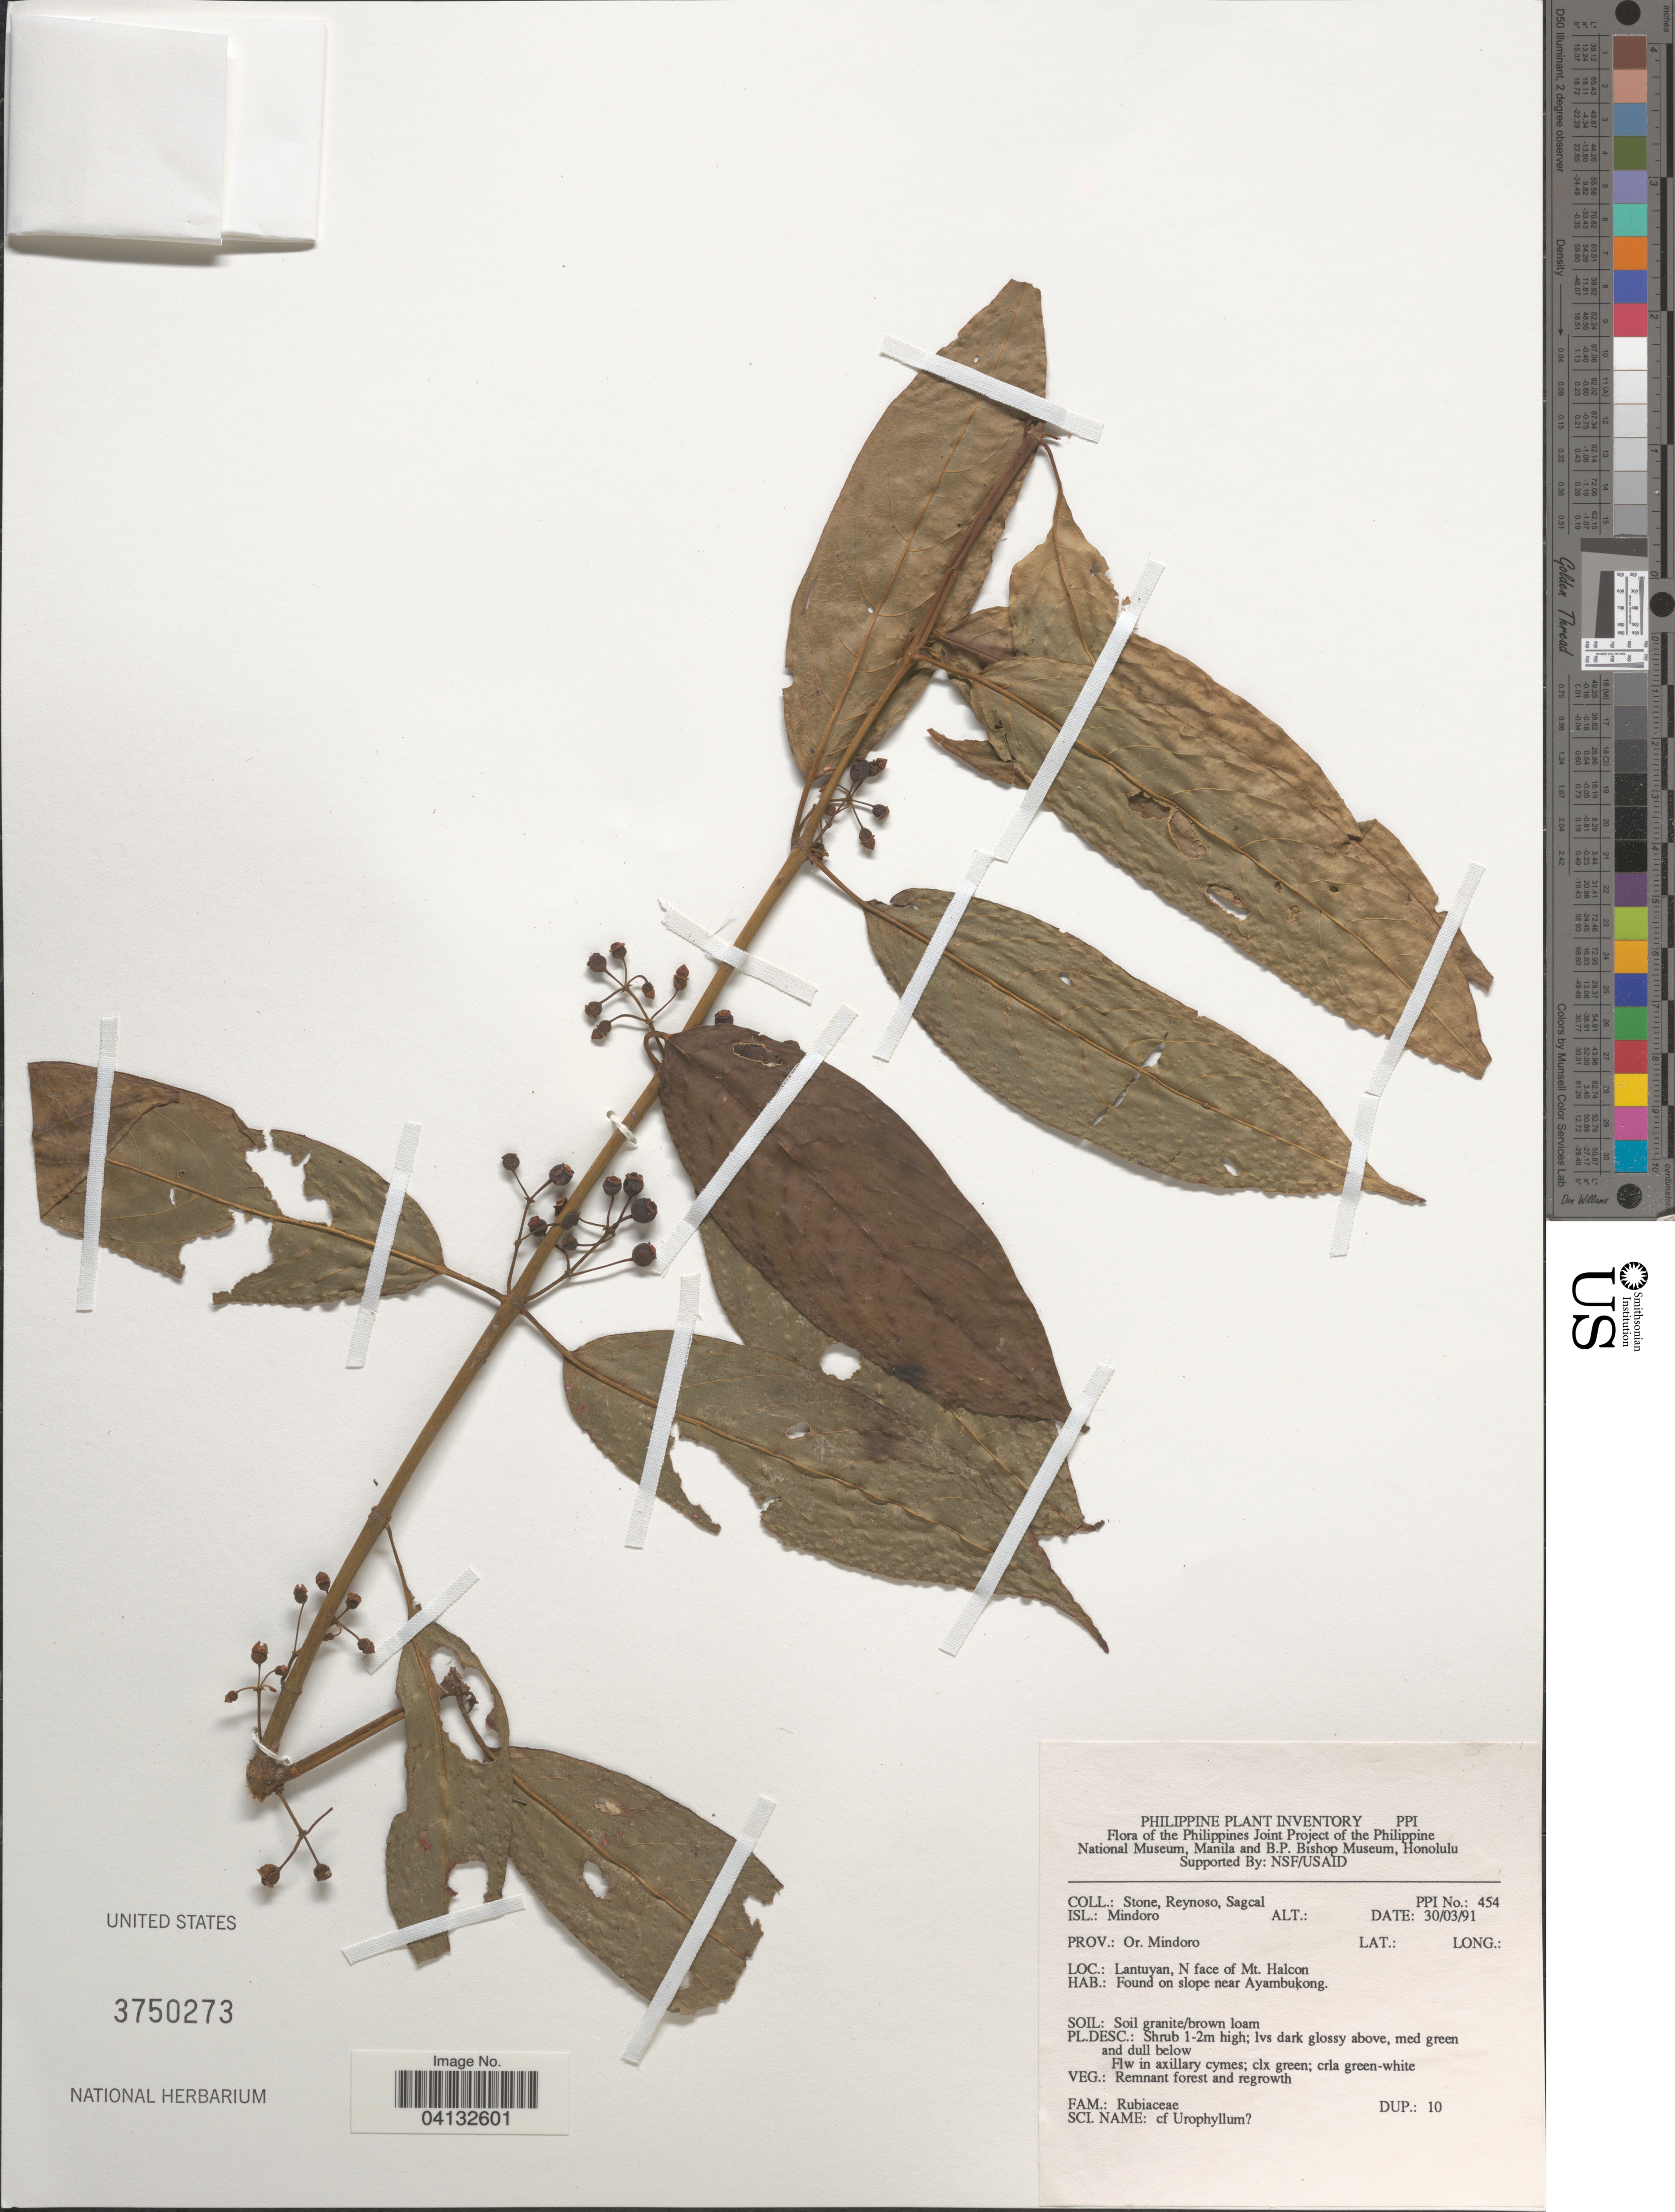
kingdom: Plantae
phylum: Tracheophyta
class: Magnoliopsida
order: Gentianales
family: Rubiaceae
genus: Urophyllum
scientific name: Urophyllum sp.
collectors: -. Stone, E. Reynoso & E. Sagcal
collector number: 454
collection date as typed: Transcribed d/m/y: 30/3/91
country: Philippines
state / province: Mimaropa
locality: Isl.: Mindoro. Prov.: Or. Mindoro. Lantuyan, N face of Mt. Halcon. Found on slope near Ayambukong.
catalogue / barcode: US 3750273